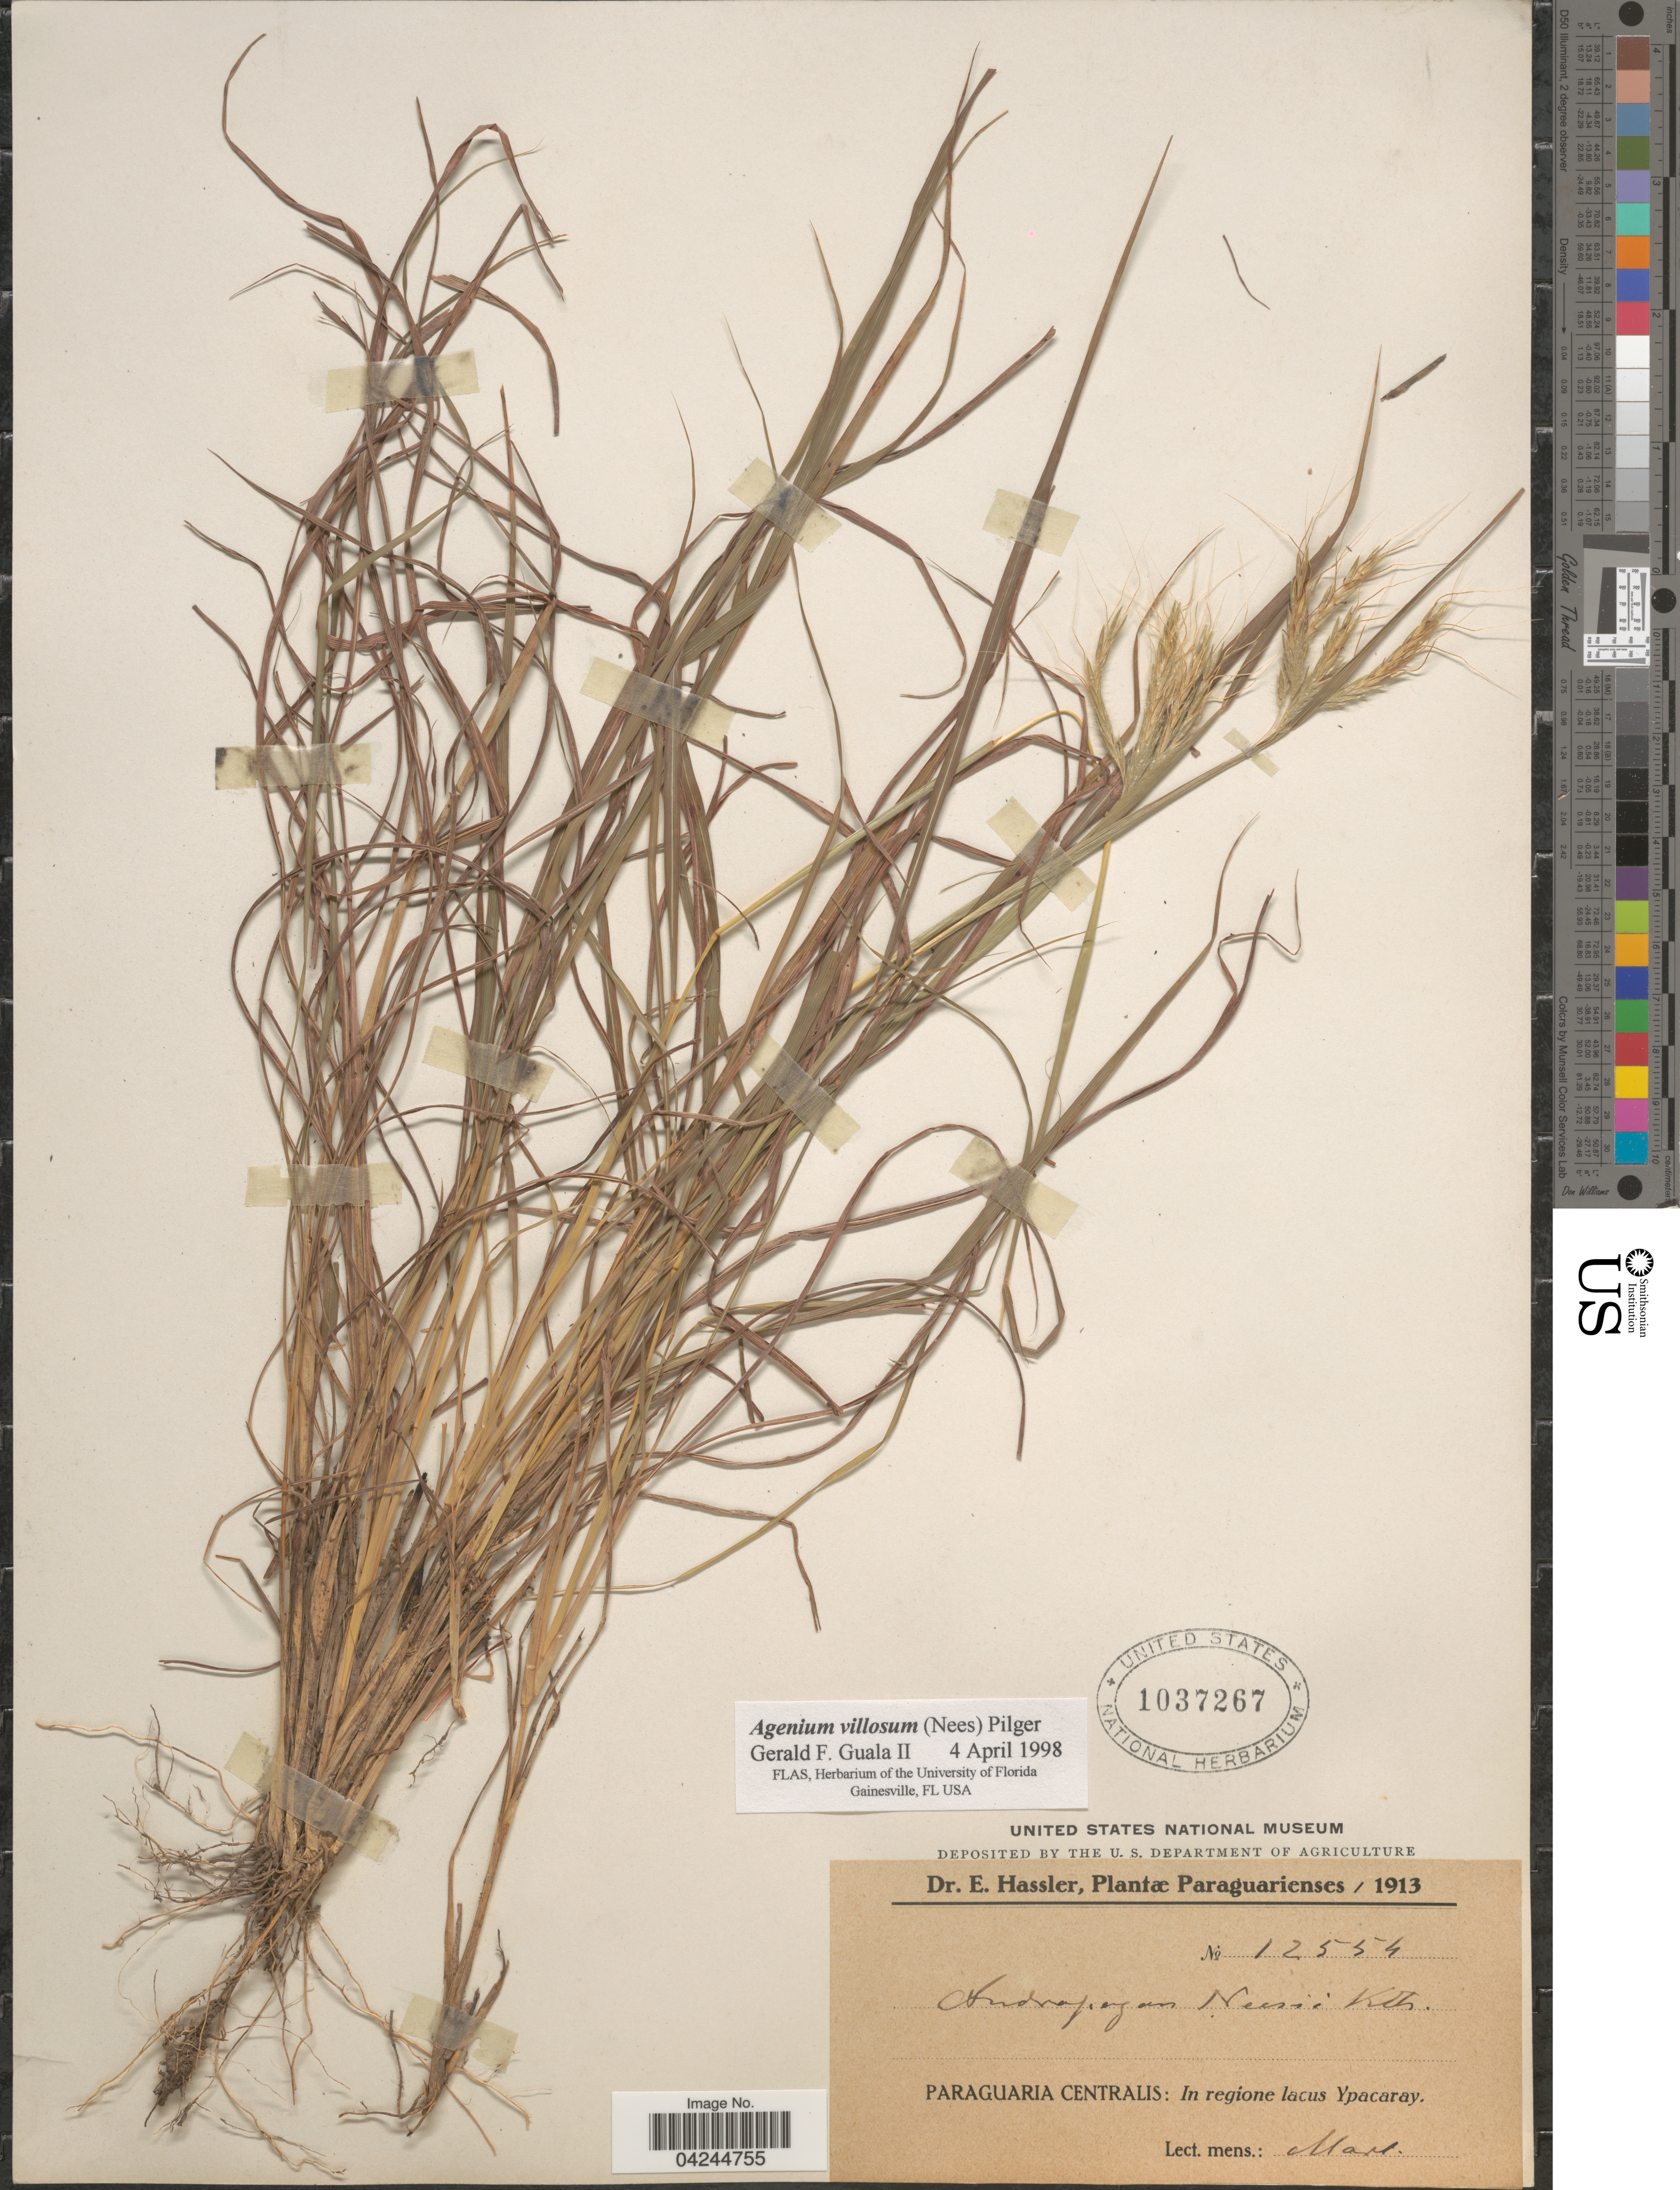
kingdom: Plantae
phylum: Tracheophyta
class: Liliopsida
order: Poales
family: Poaceae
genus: Agenium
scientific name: Agenium villosum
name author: (Nees) Pilg.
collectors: E. Hassler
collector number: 12554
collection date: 1913-03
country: Paraguay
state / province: Paraguari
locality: Paraguaria Centralis: In regione lacus Ypacaray.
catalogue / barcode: US 1037267